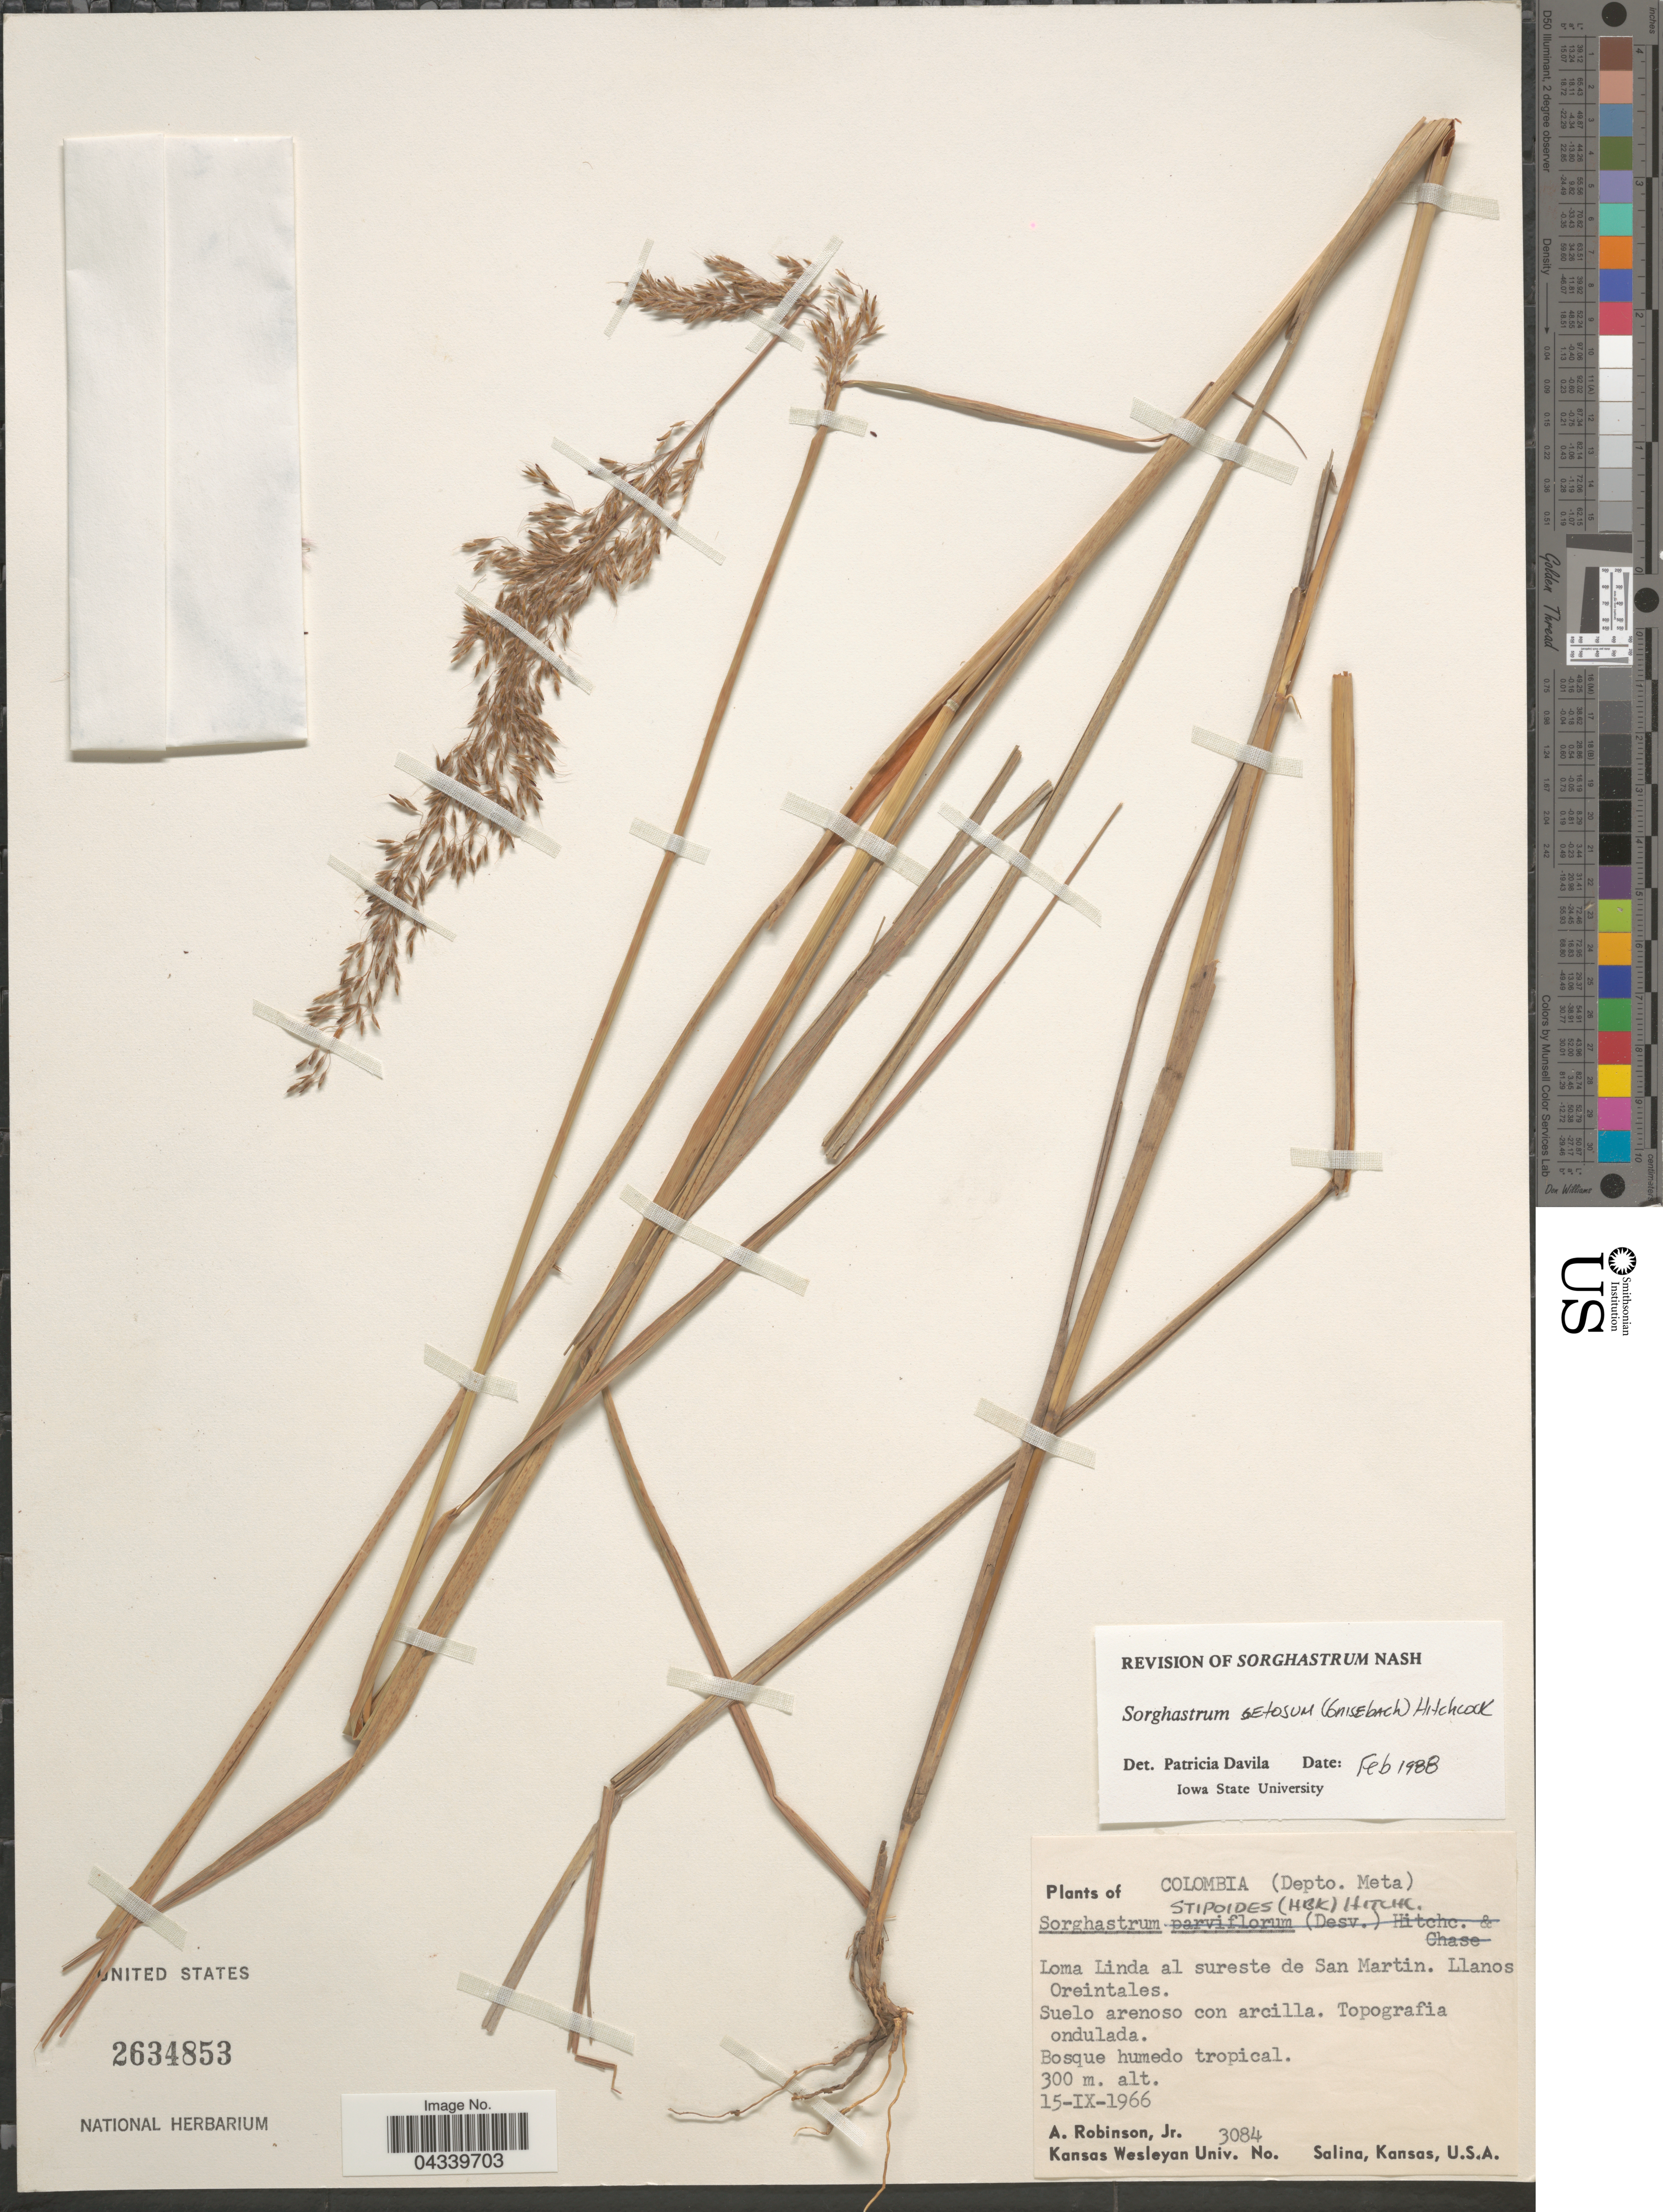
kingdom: Plantae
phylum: Tracheophyta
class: Liliopsida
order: Poales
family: Poaceae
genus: Sorghastrum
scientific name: Sorghastrum setosum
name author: (Griseb.) Hitchc.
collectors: A. Robinson Jr.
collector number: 3084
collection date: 1966-09-15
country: Colombia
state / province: Meta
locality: (Depto. Meta). Loma Linda al sureste de San Martin. Llanos Oreintales.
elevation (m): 300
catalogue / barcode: US 2634853